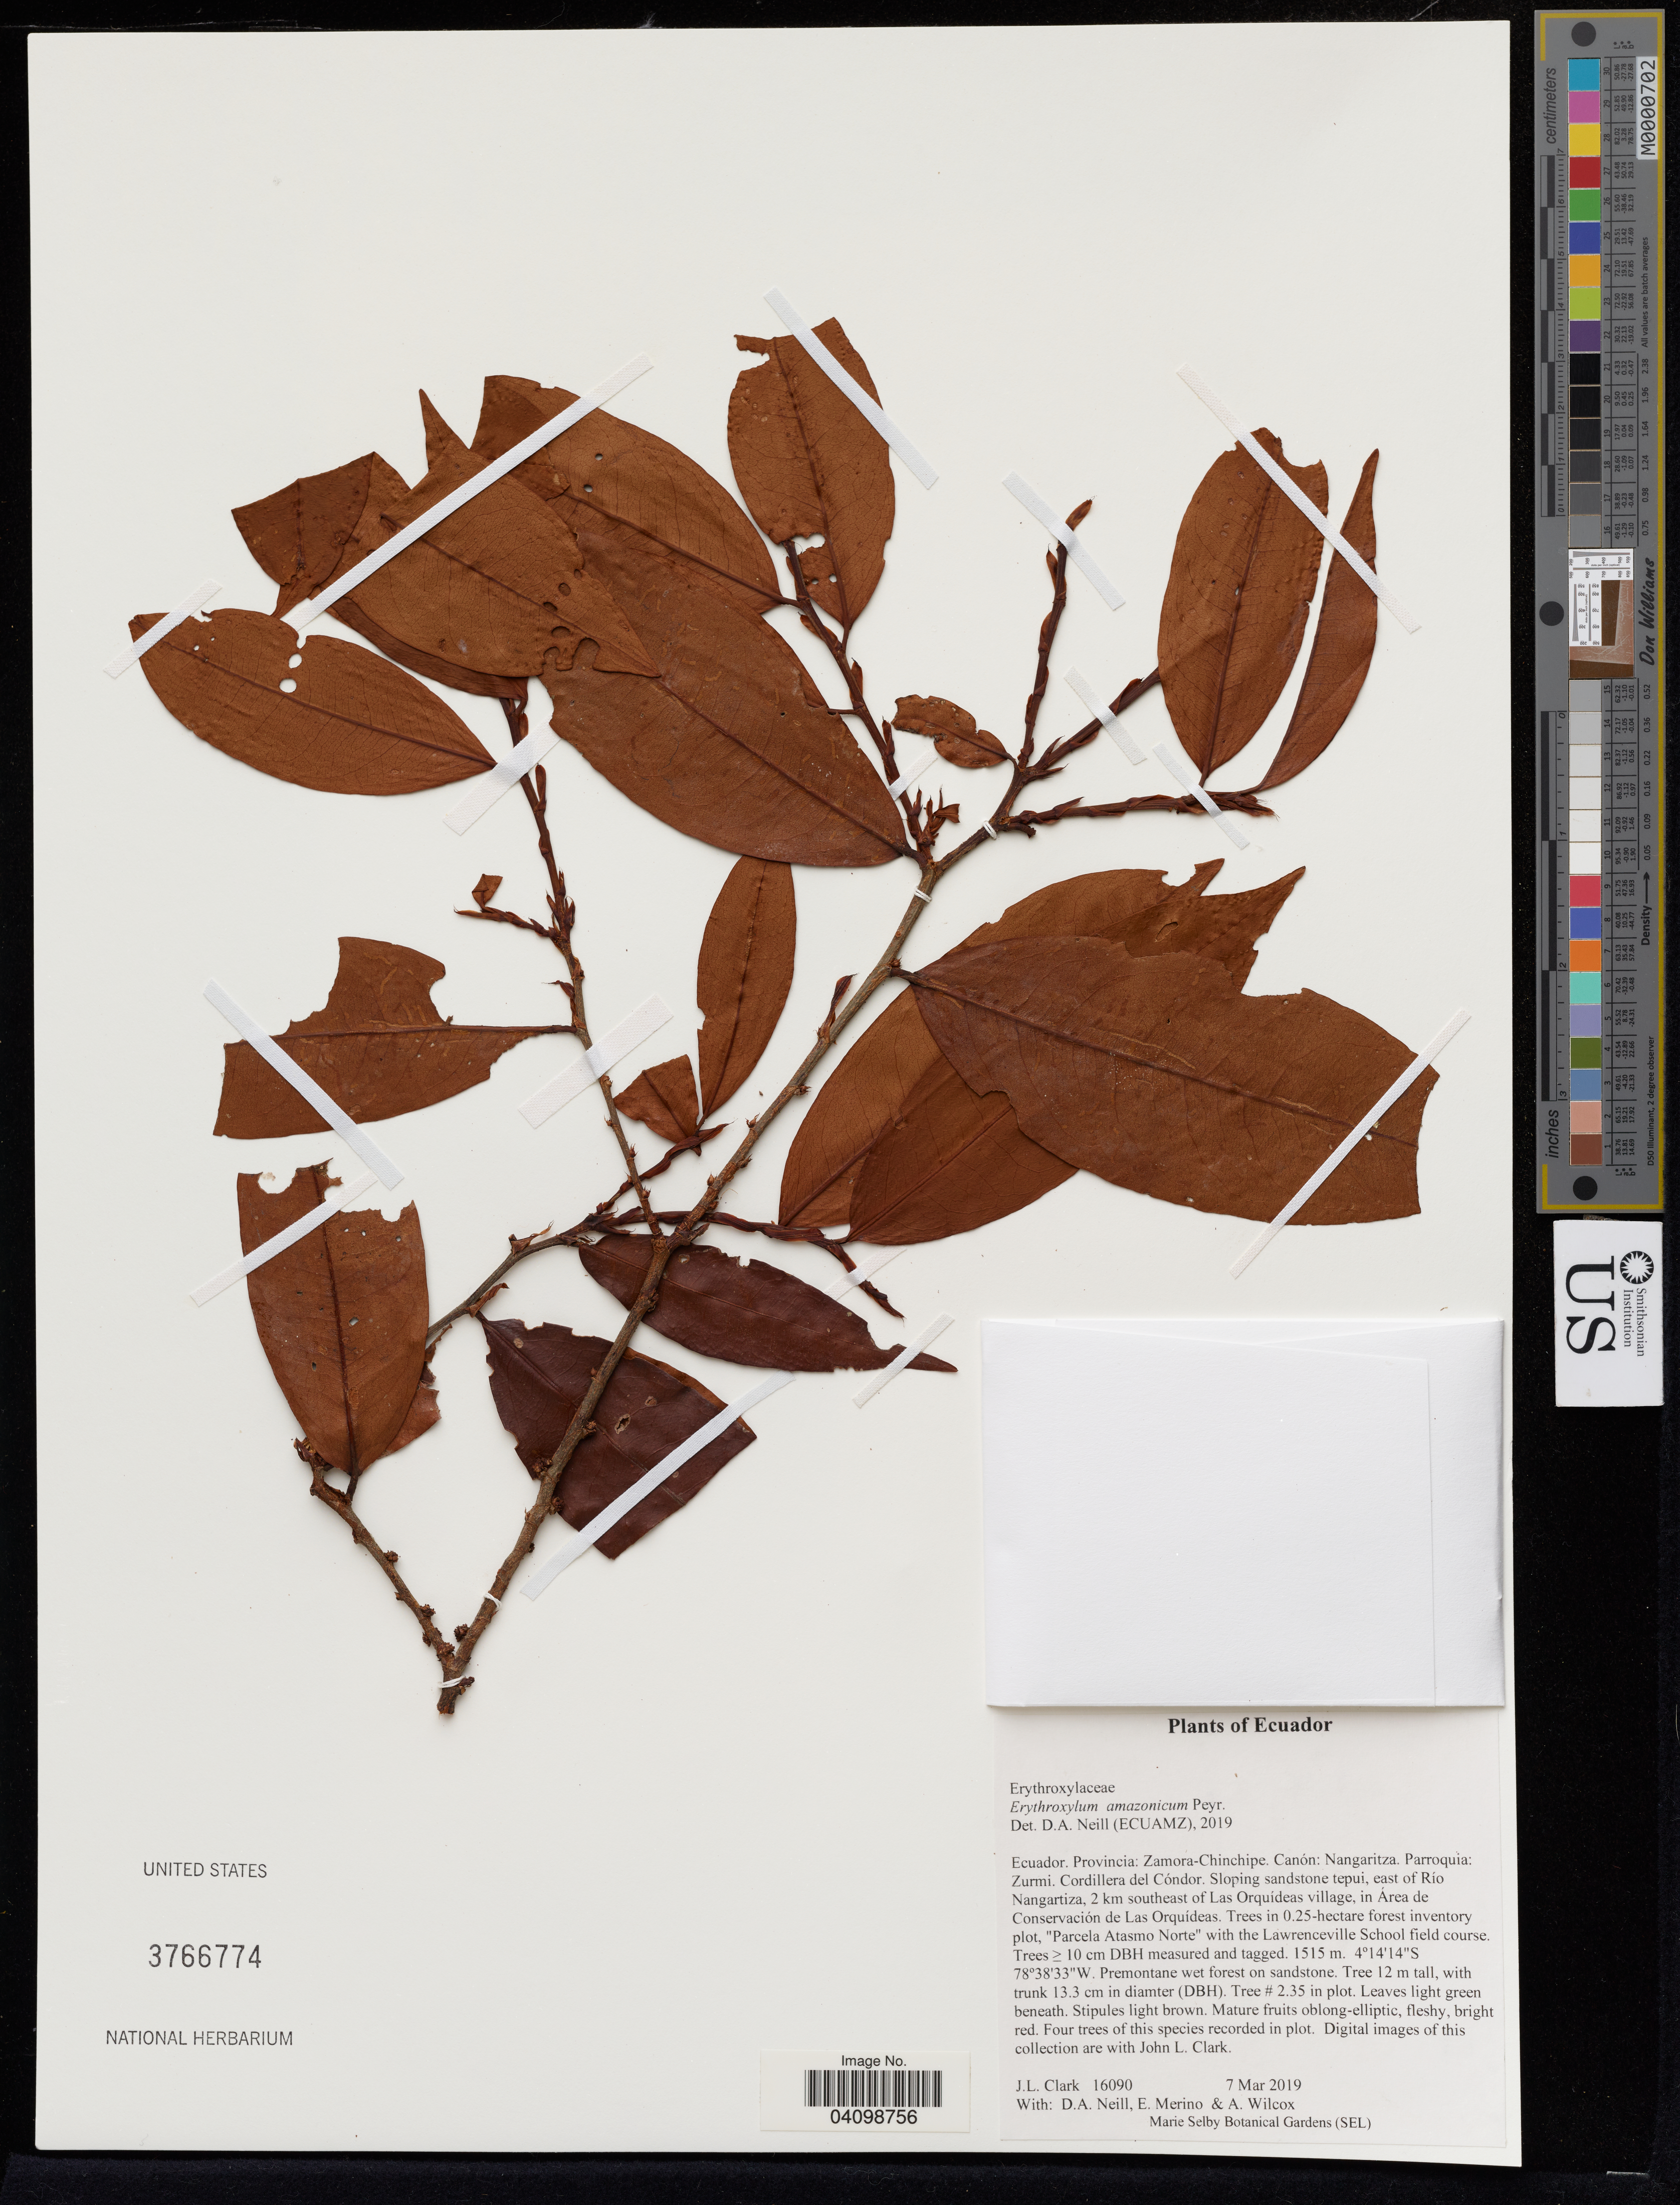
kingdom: Plantae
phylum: Tracheophyta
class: Magnoliopsida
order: Malpighiales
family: Erythroxylaceae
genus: Erythroxylum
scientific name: Erythroxylum amazonicum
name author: Peyr.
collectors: J. Clark, D. A. Neill & A. Wilcox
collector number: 16090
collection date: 2019-03-07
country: Ecuador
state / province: Zamora-Chinchipe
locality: Canón: Nangaritza. Parroquia: Zurmi. Cordillera del Cóndor. Sloping sandstone tepui, east of Río Nangartiza, 2 km southeast of Las Orquídeas village, in Area de Conservación de Las Orquídeas. Trees in 0.25-hectare forest inventory plot, "Parcela Atasmo No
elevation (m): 1515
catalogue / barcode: US 3766774